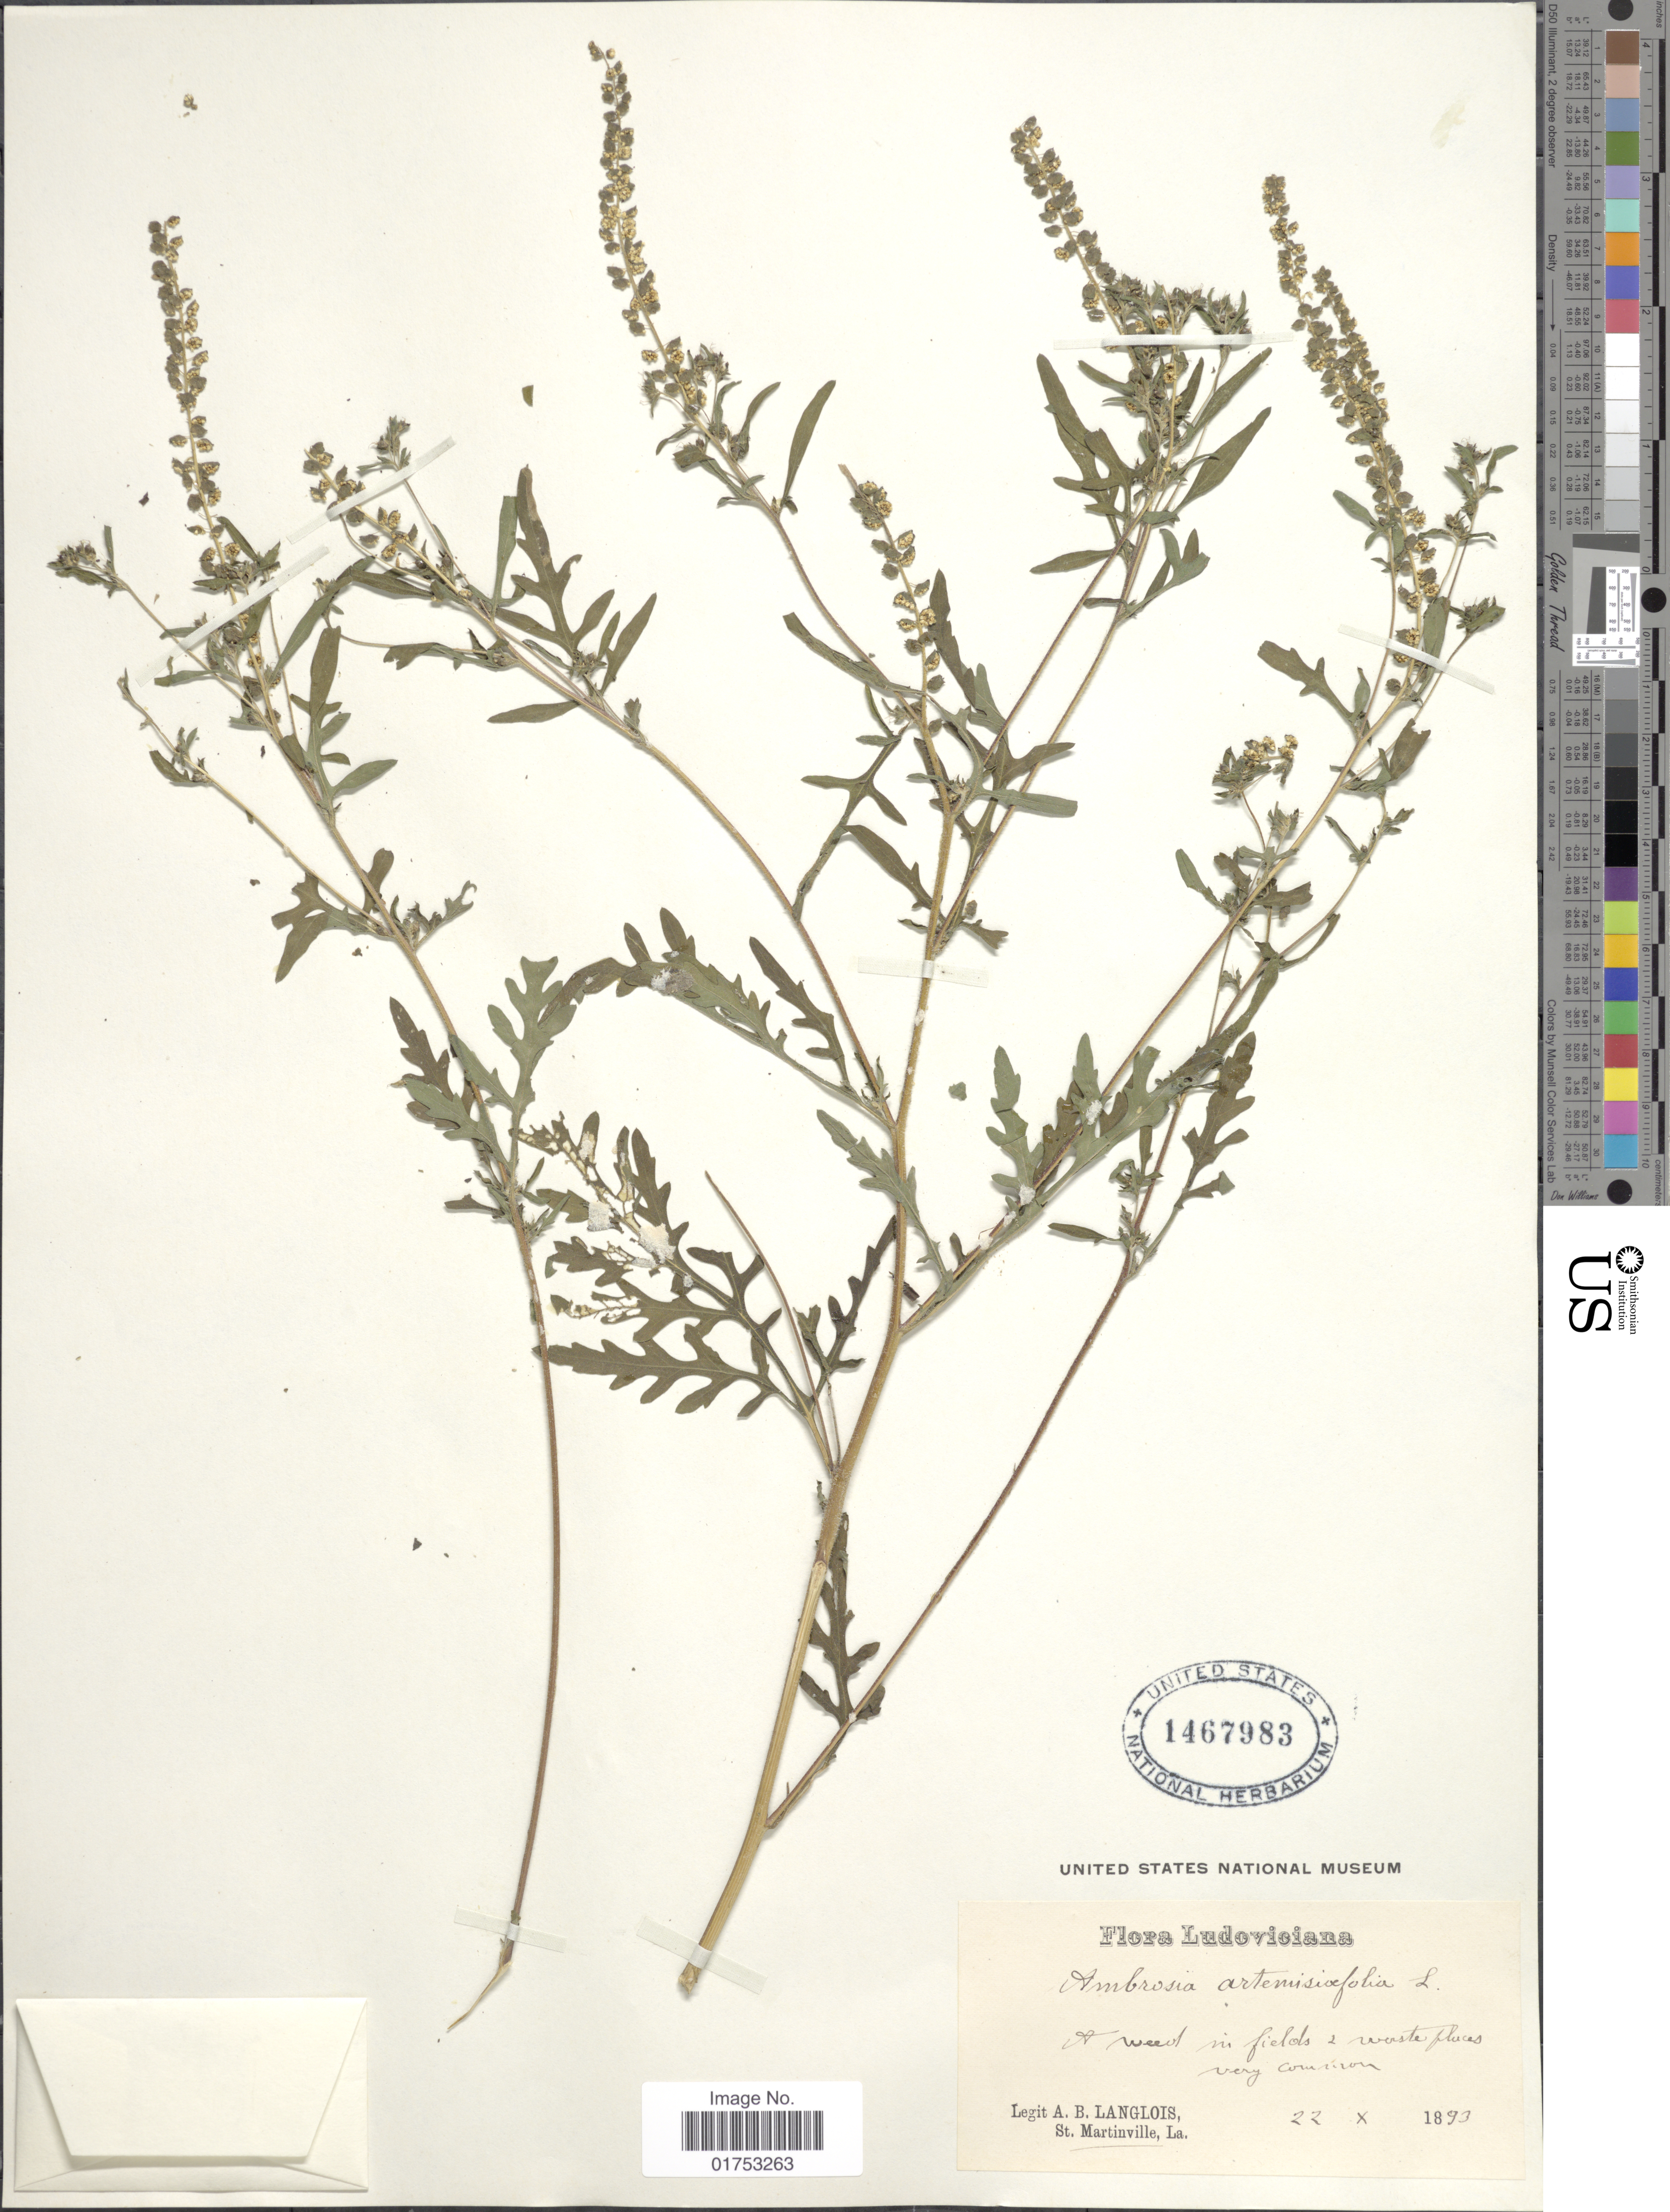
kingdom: Plantae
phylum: Tracheophyta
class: Magnoliopsida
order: Asterales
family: Asteraceae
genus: Ambrosia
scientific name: Ambrosia artemisiifolia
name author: L.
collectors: A. Langlois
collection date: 1893-10-22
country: United States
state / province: Louisiana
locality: Ludoviciana, St. Martinville, La.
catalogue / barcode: US 1467983